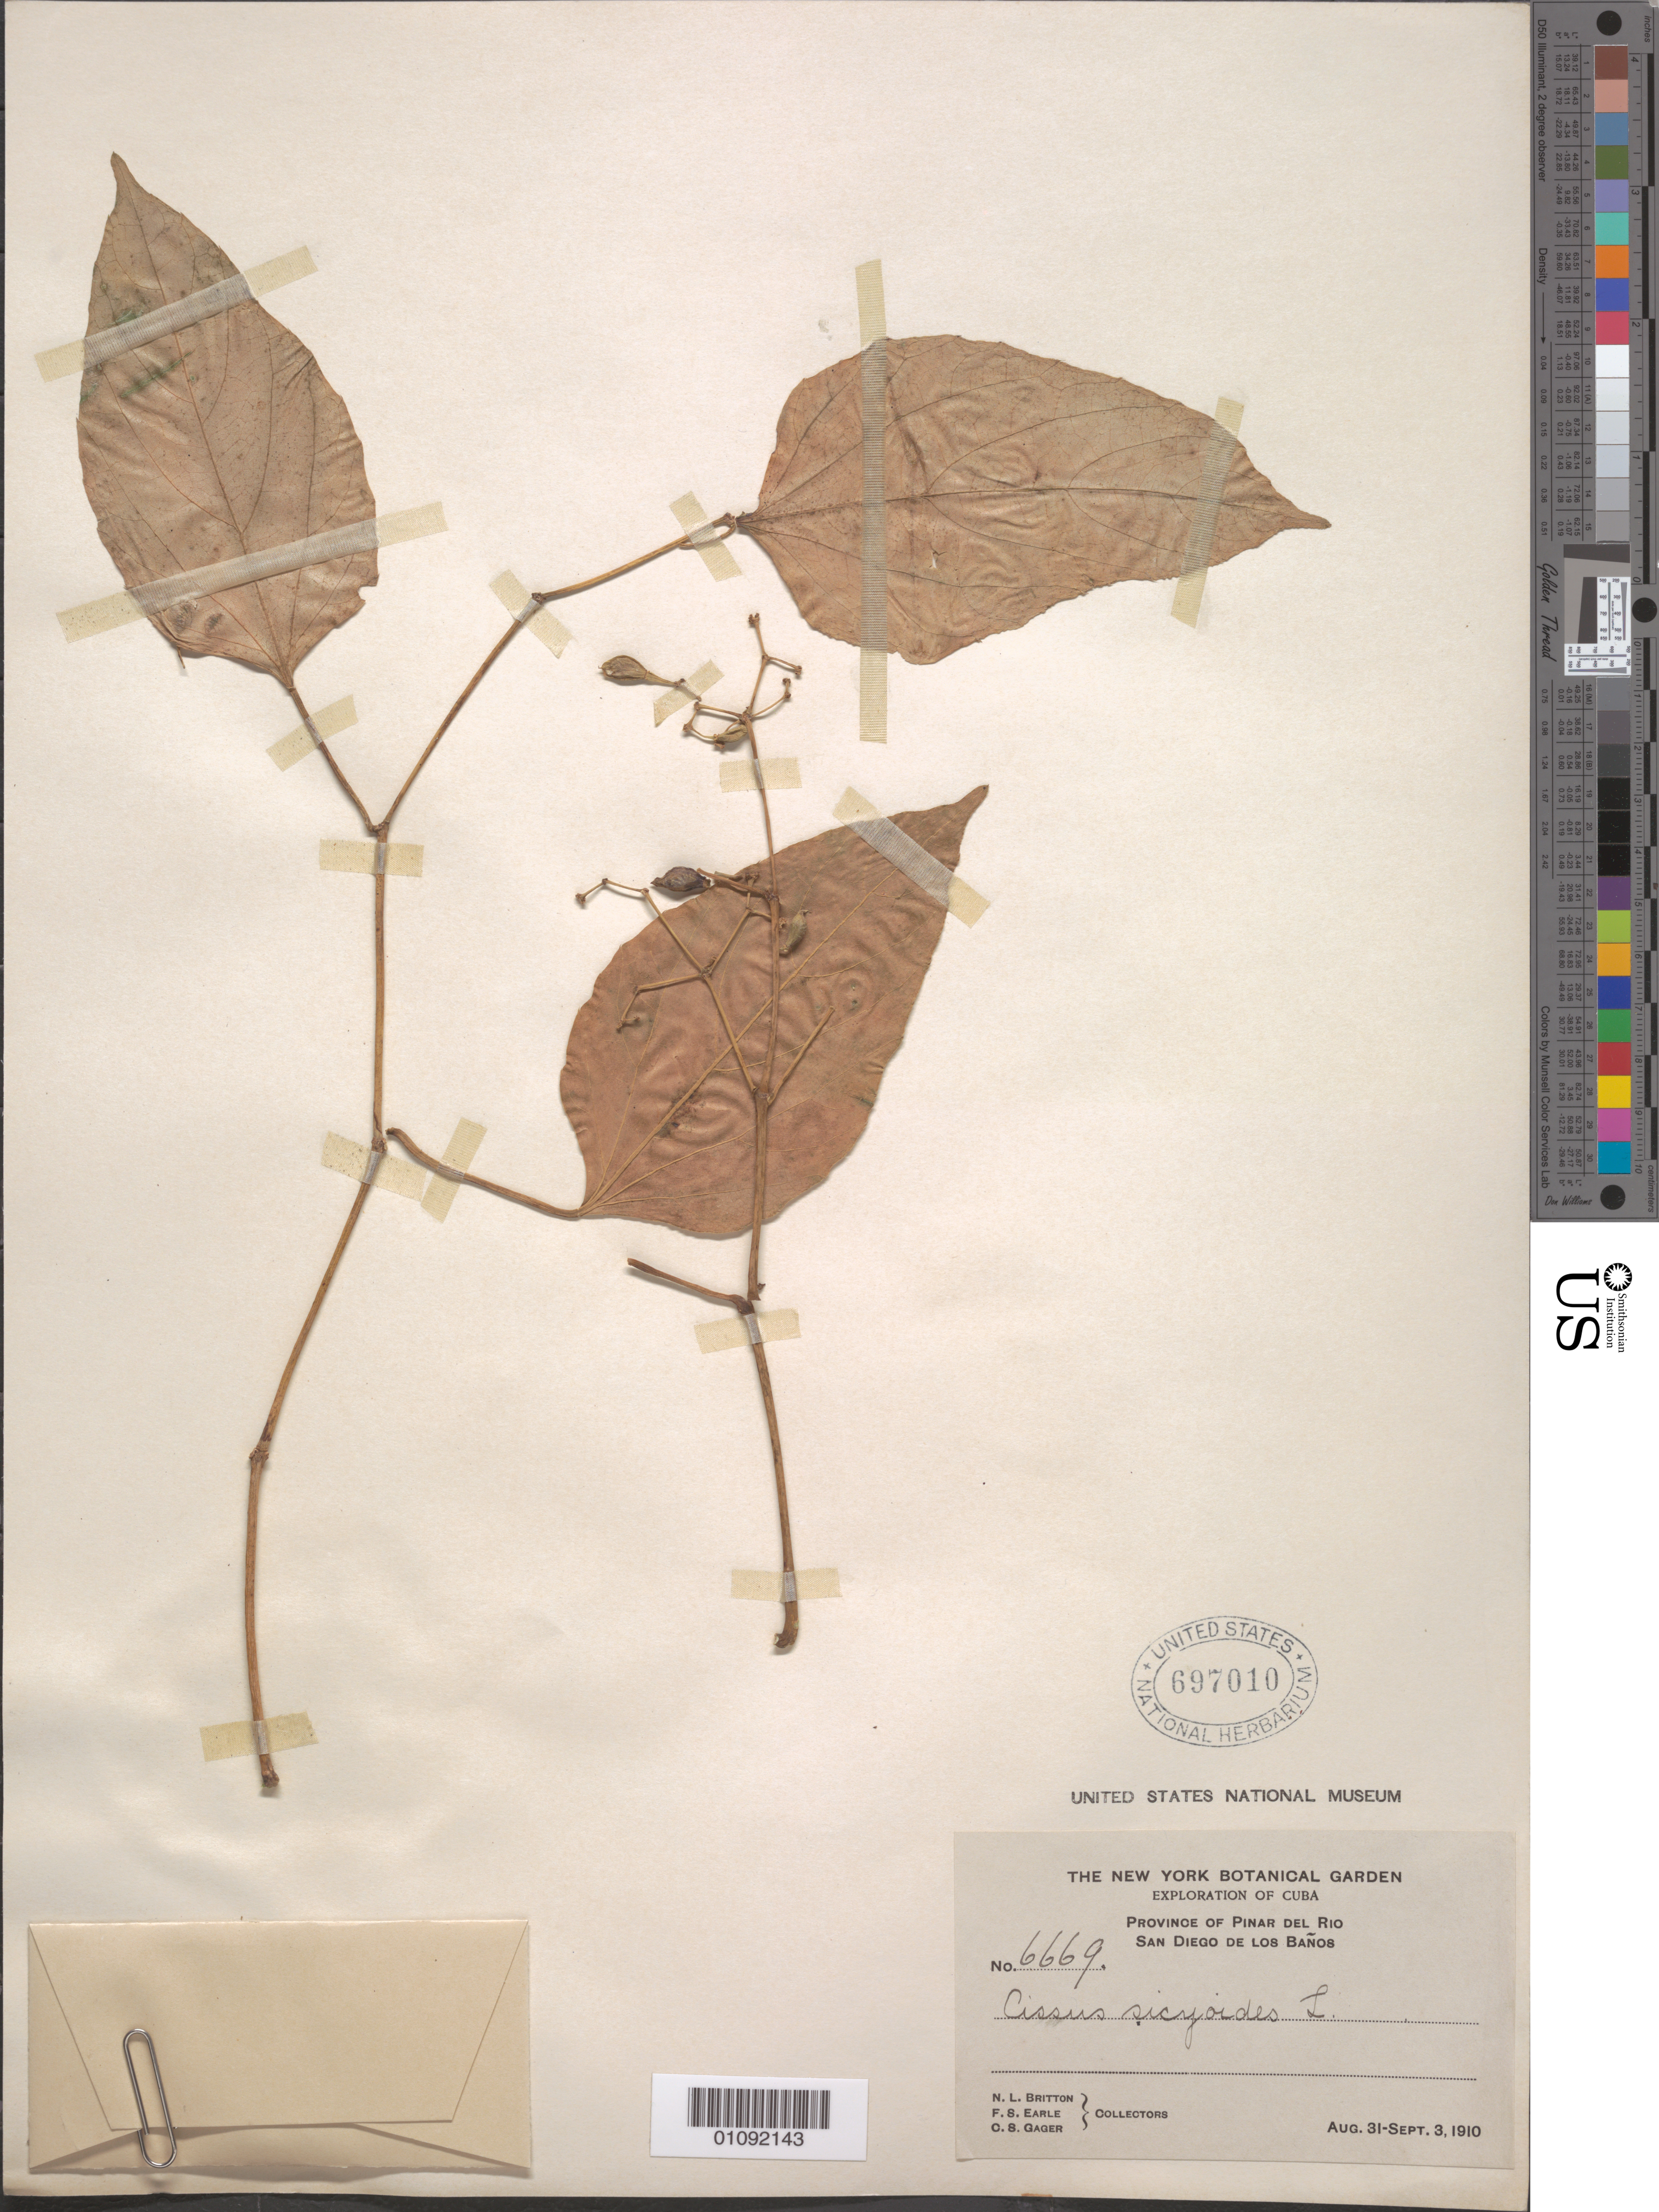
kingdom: Plantae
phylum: Tracheophyta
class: Magnoliopsida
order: Vitales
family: Vitaceae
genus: Cissus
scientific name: Cissus verticillata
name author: (L.) Nicolson & C.E. Jarvis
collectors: N. Britton, F. S. Earle & C. Gager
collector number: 6669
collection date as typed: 31 Aug 1910 to 03 Sep 1910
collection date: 1910-08-31/1910-09-03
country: Cuba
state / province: Pinar del Rio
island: Cuba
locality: San Diego de Los Baños,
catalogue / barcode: US 697010